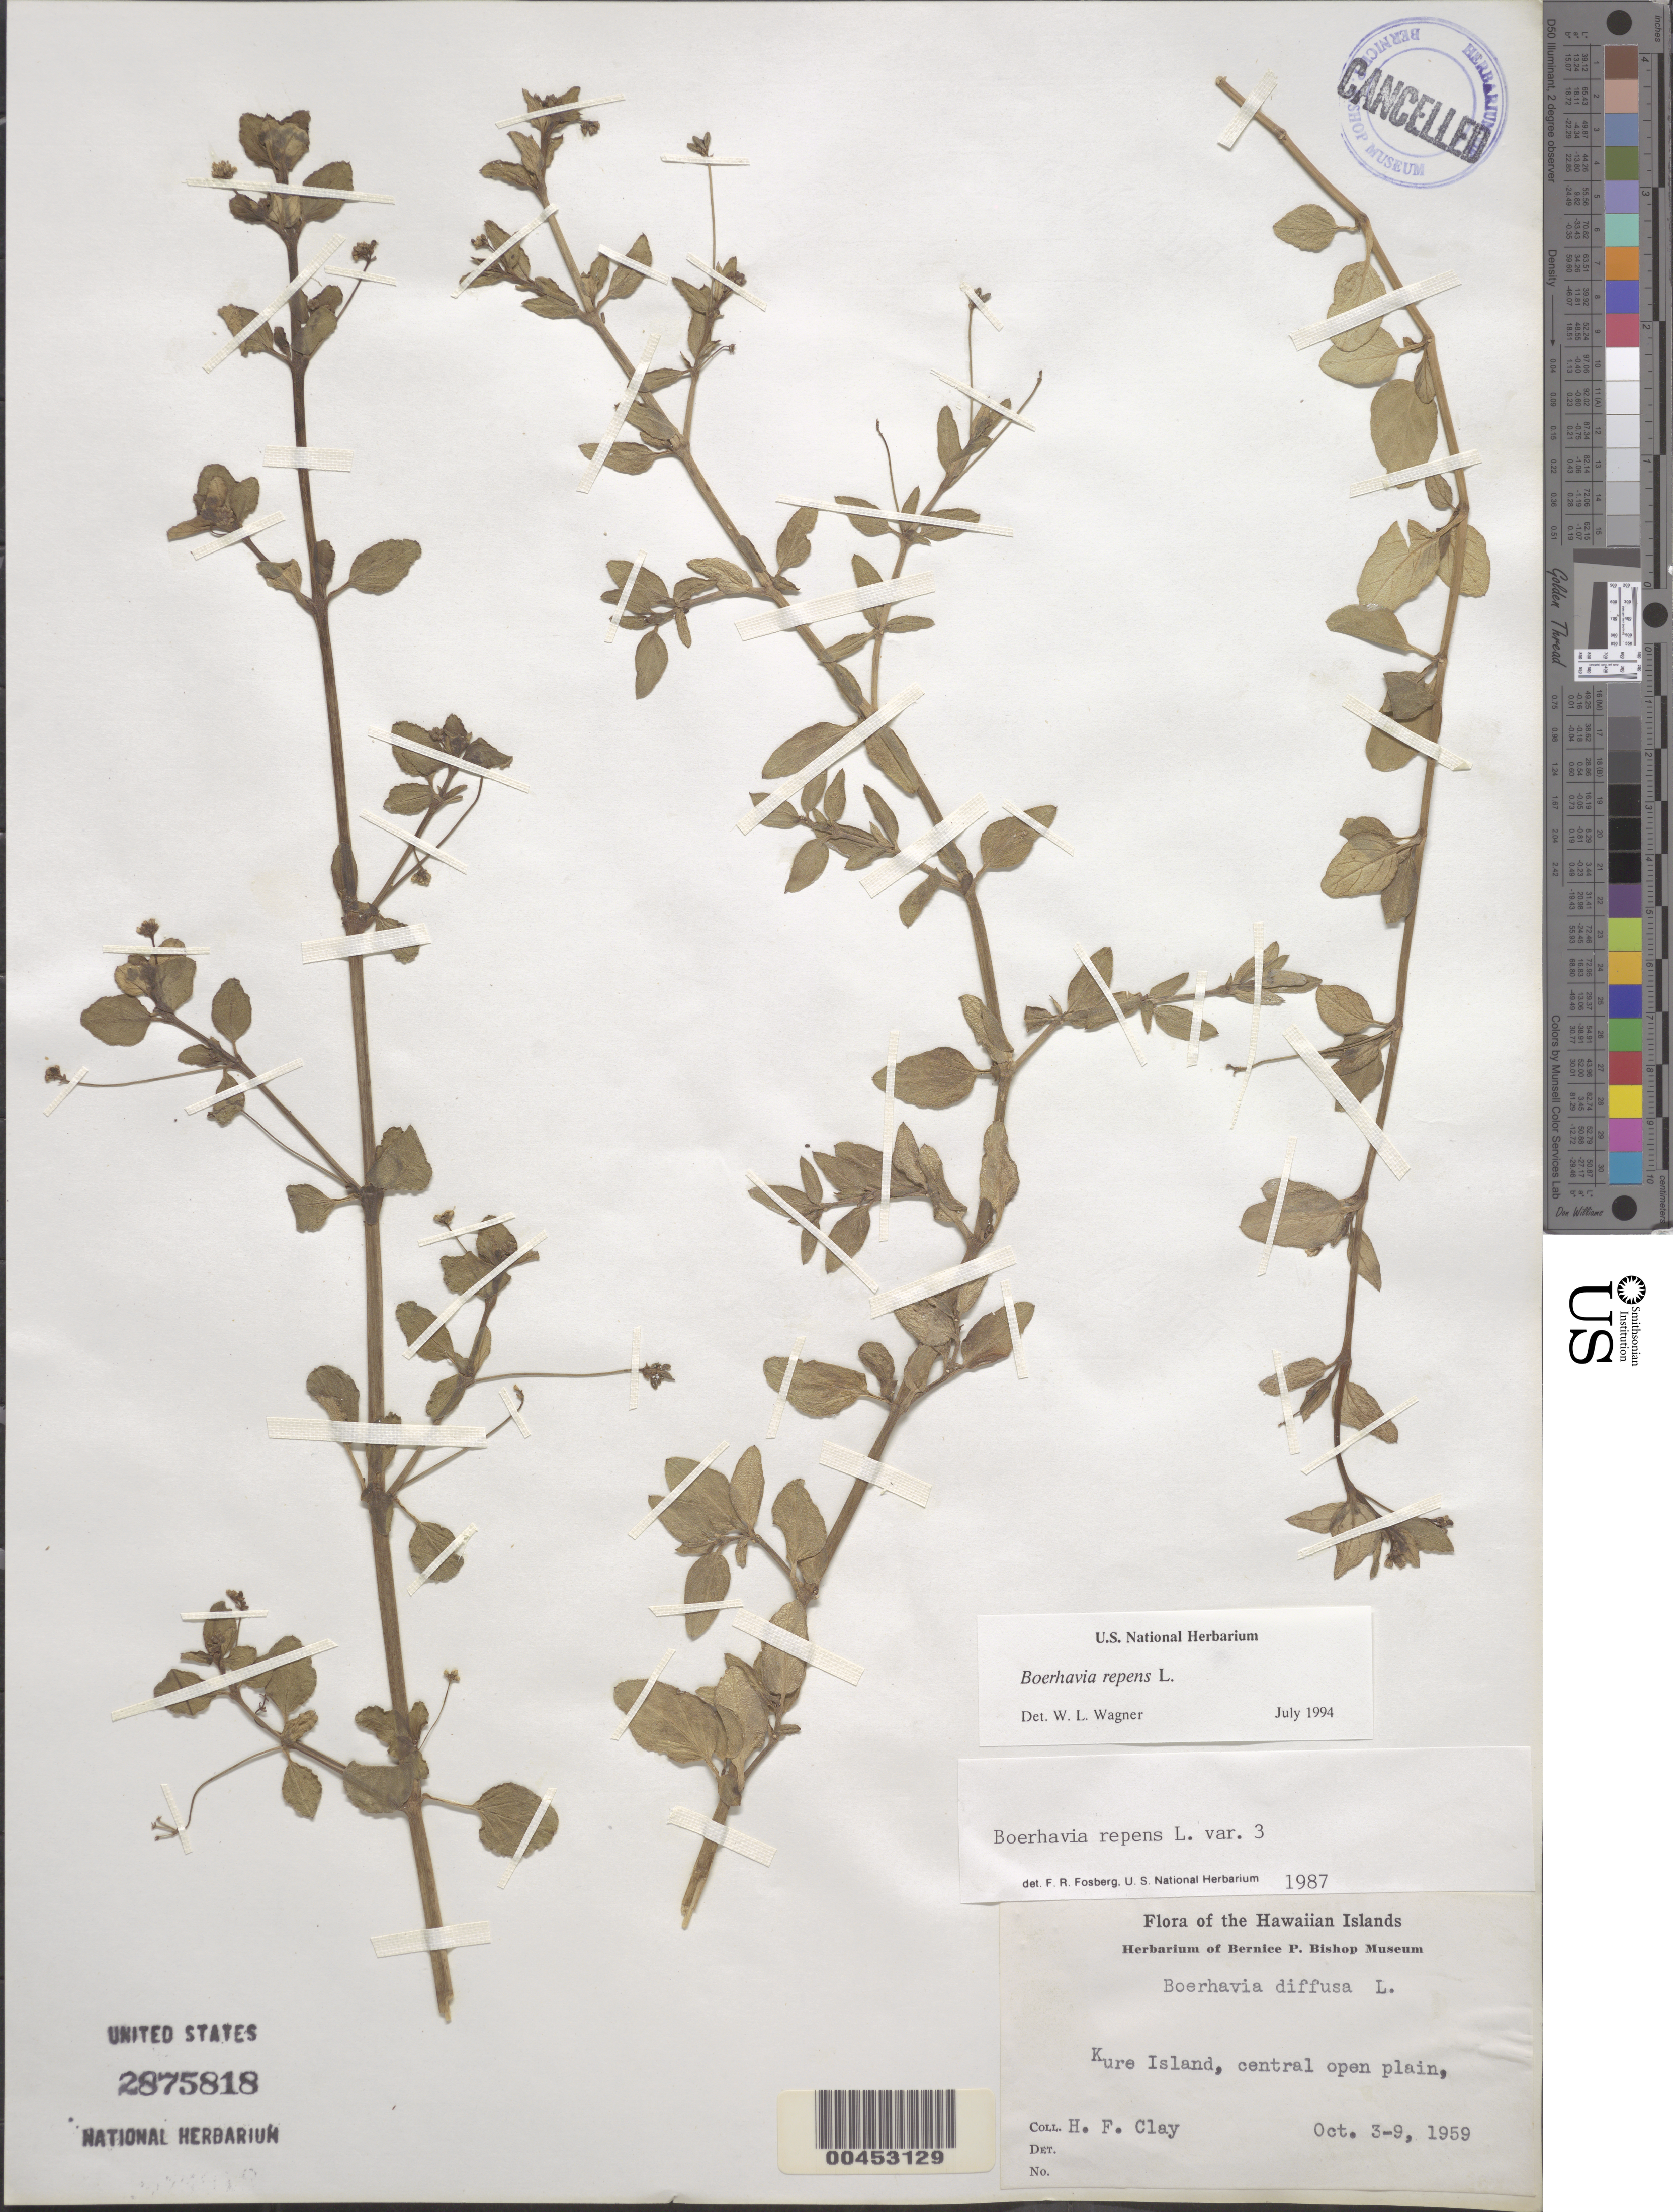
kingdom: Plantae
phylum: Tracheophyta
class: Magnoliopsida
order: Caryophyllales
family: Nyctaginaceae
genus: Boerhavia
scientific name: Boerhavia repens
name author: L.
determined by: Wagner, W. L., (BOT), Smithsonian Institution - National Museum of Natural History (UNITED STATES)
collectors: H. Clay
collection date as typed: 3 Oct 1959 to 9 Oct 1959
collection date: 1959-10-03/1959-10-09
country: United States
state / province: Hawaii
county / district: Honolulu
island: Kure Atoll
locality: Central open plain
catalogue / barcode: US 2875818